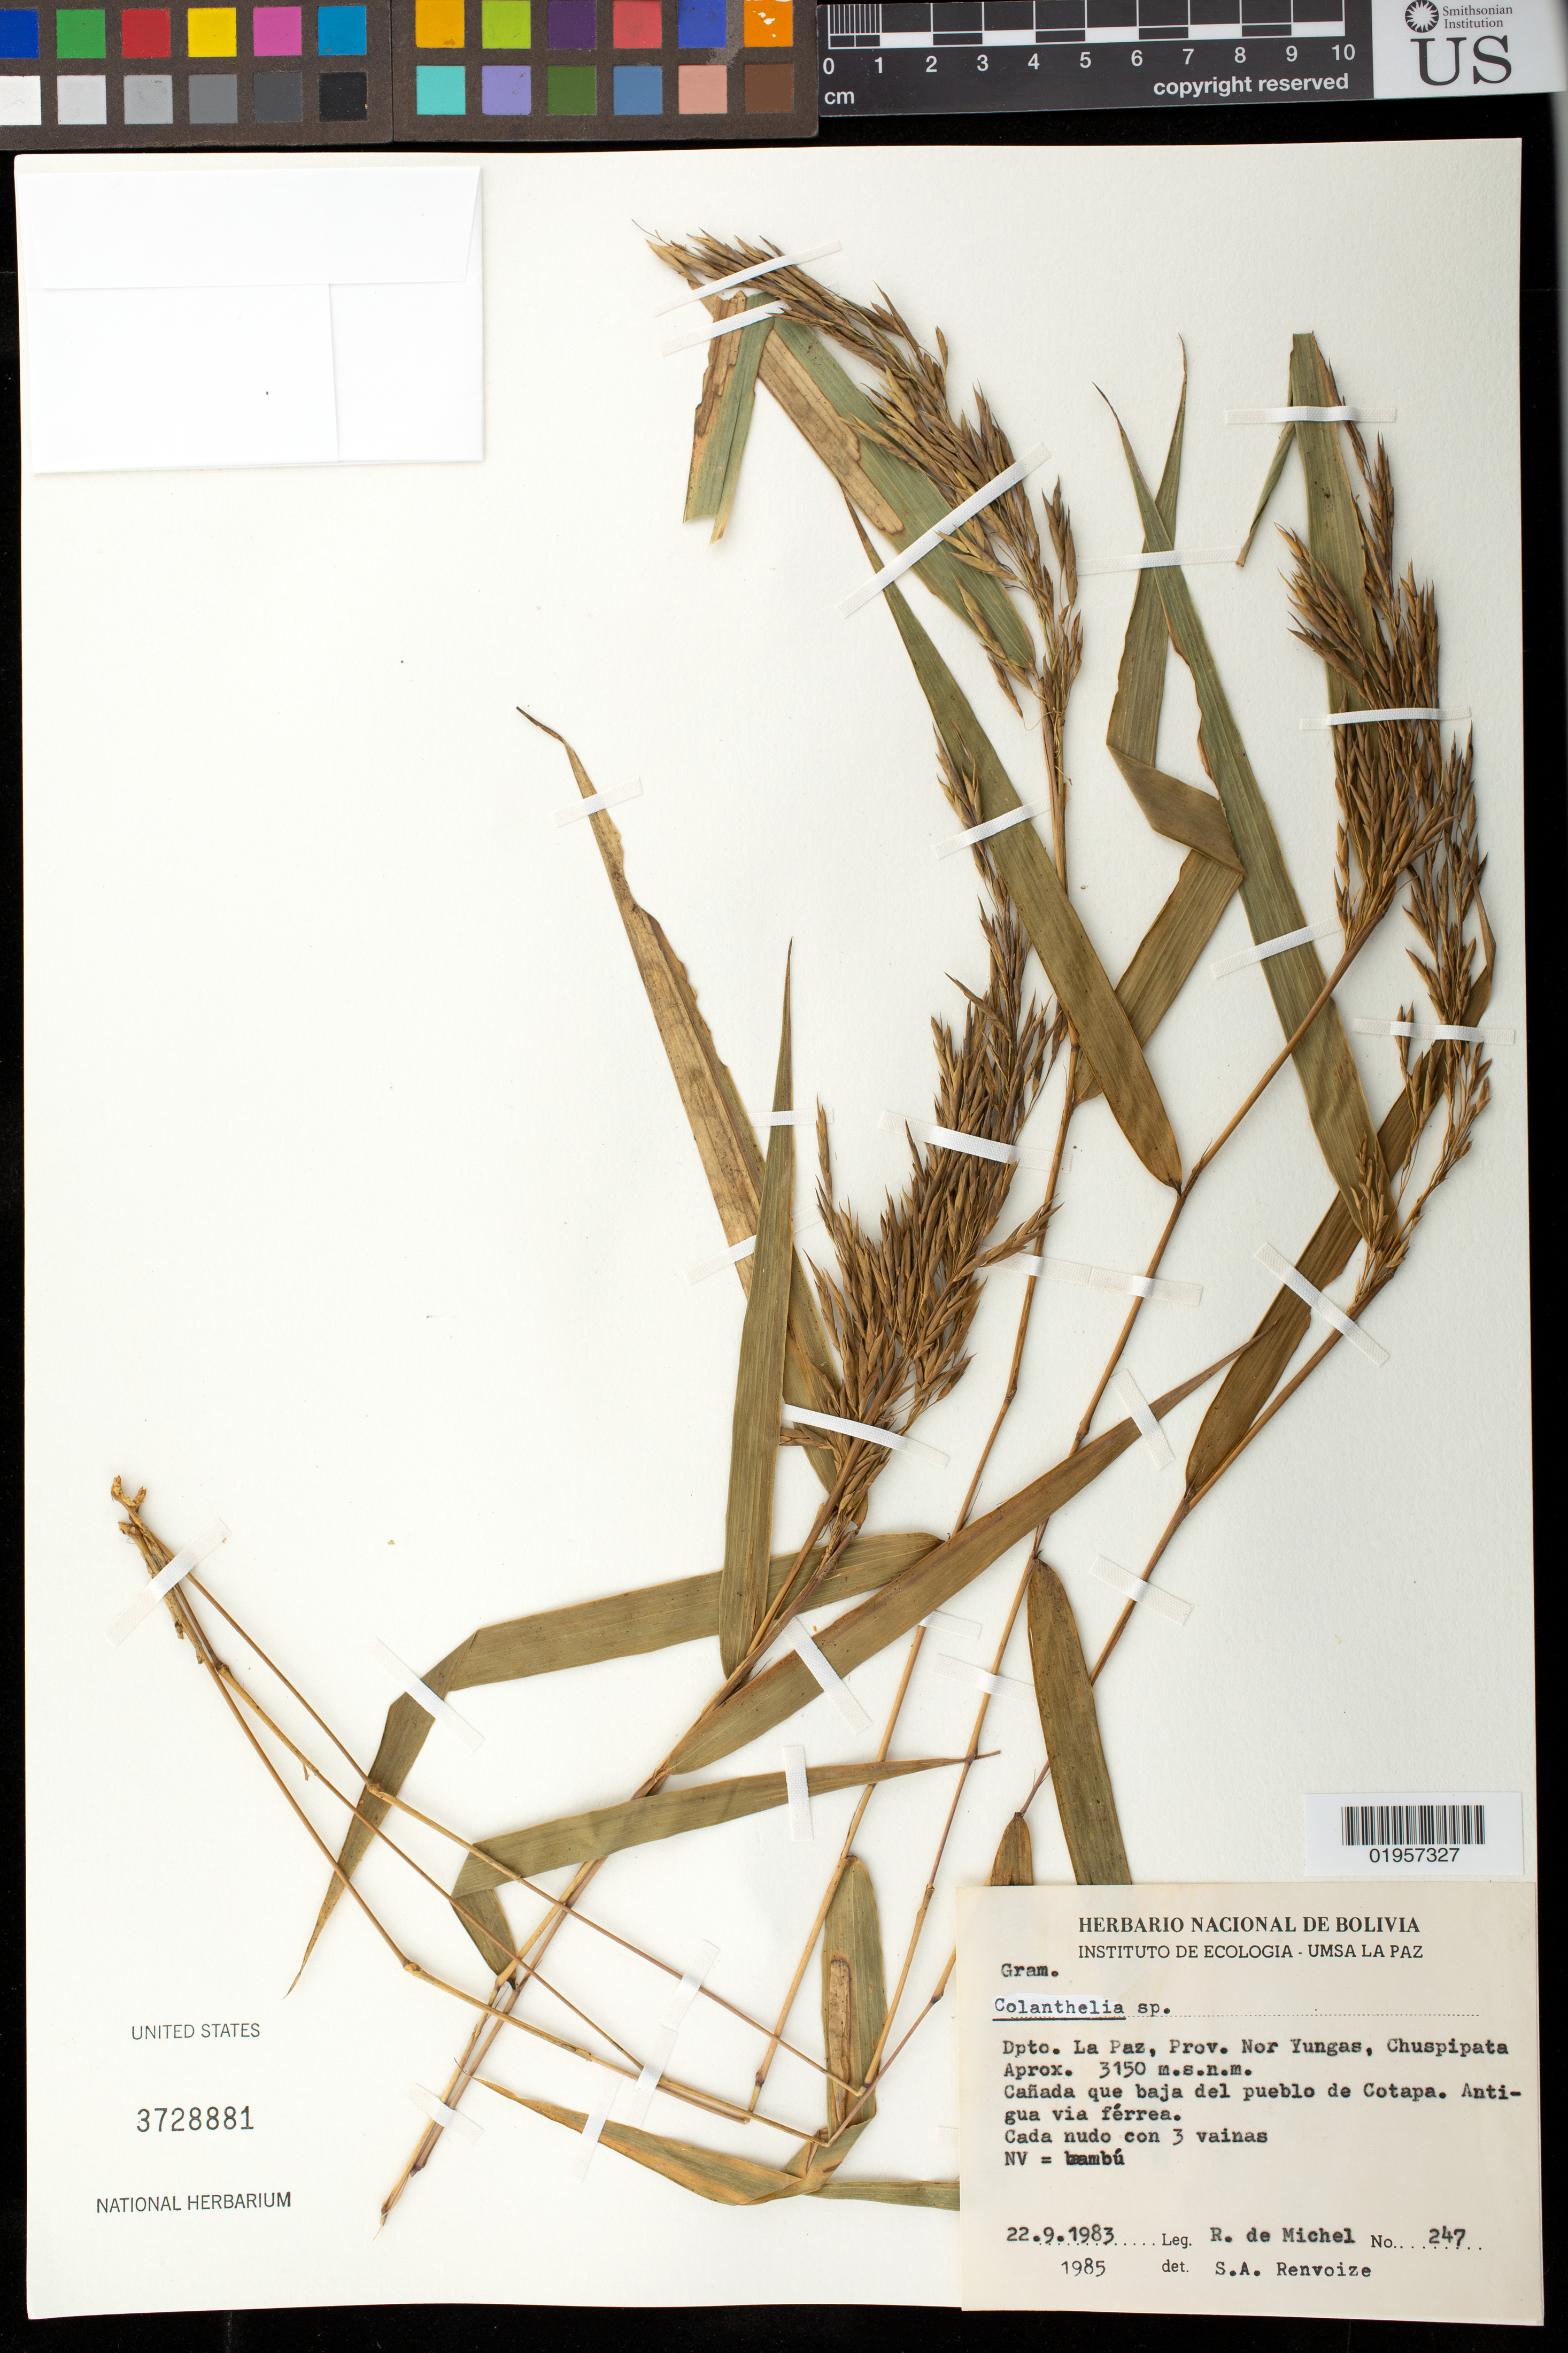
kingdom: Plantae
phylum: Tracheophyta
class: Liliopsida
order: Poales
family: Poaceae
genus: Colanthelia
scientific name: Colanthelia sp.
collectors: R. d. Michel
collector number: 247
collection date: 1983-09-22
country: Bolivia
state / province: La Paz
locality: Dpto. La Paz, Prov. Nor Yungas, Chuspipata.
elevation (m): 3150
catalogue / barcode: US 3728881